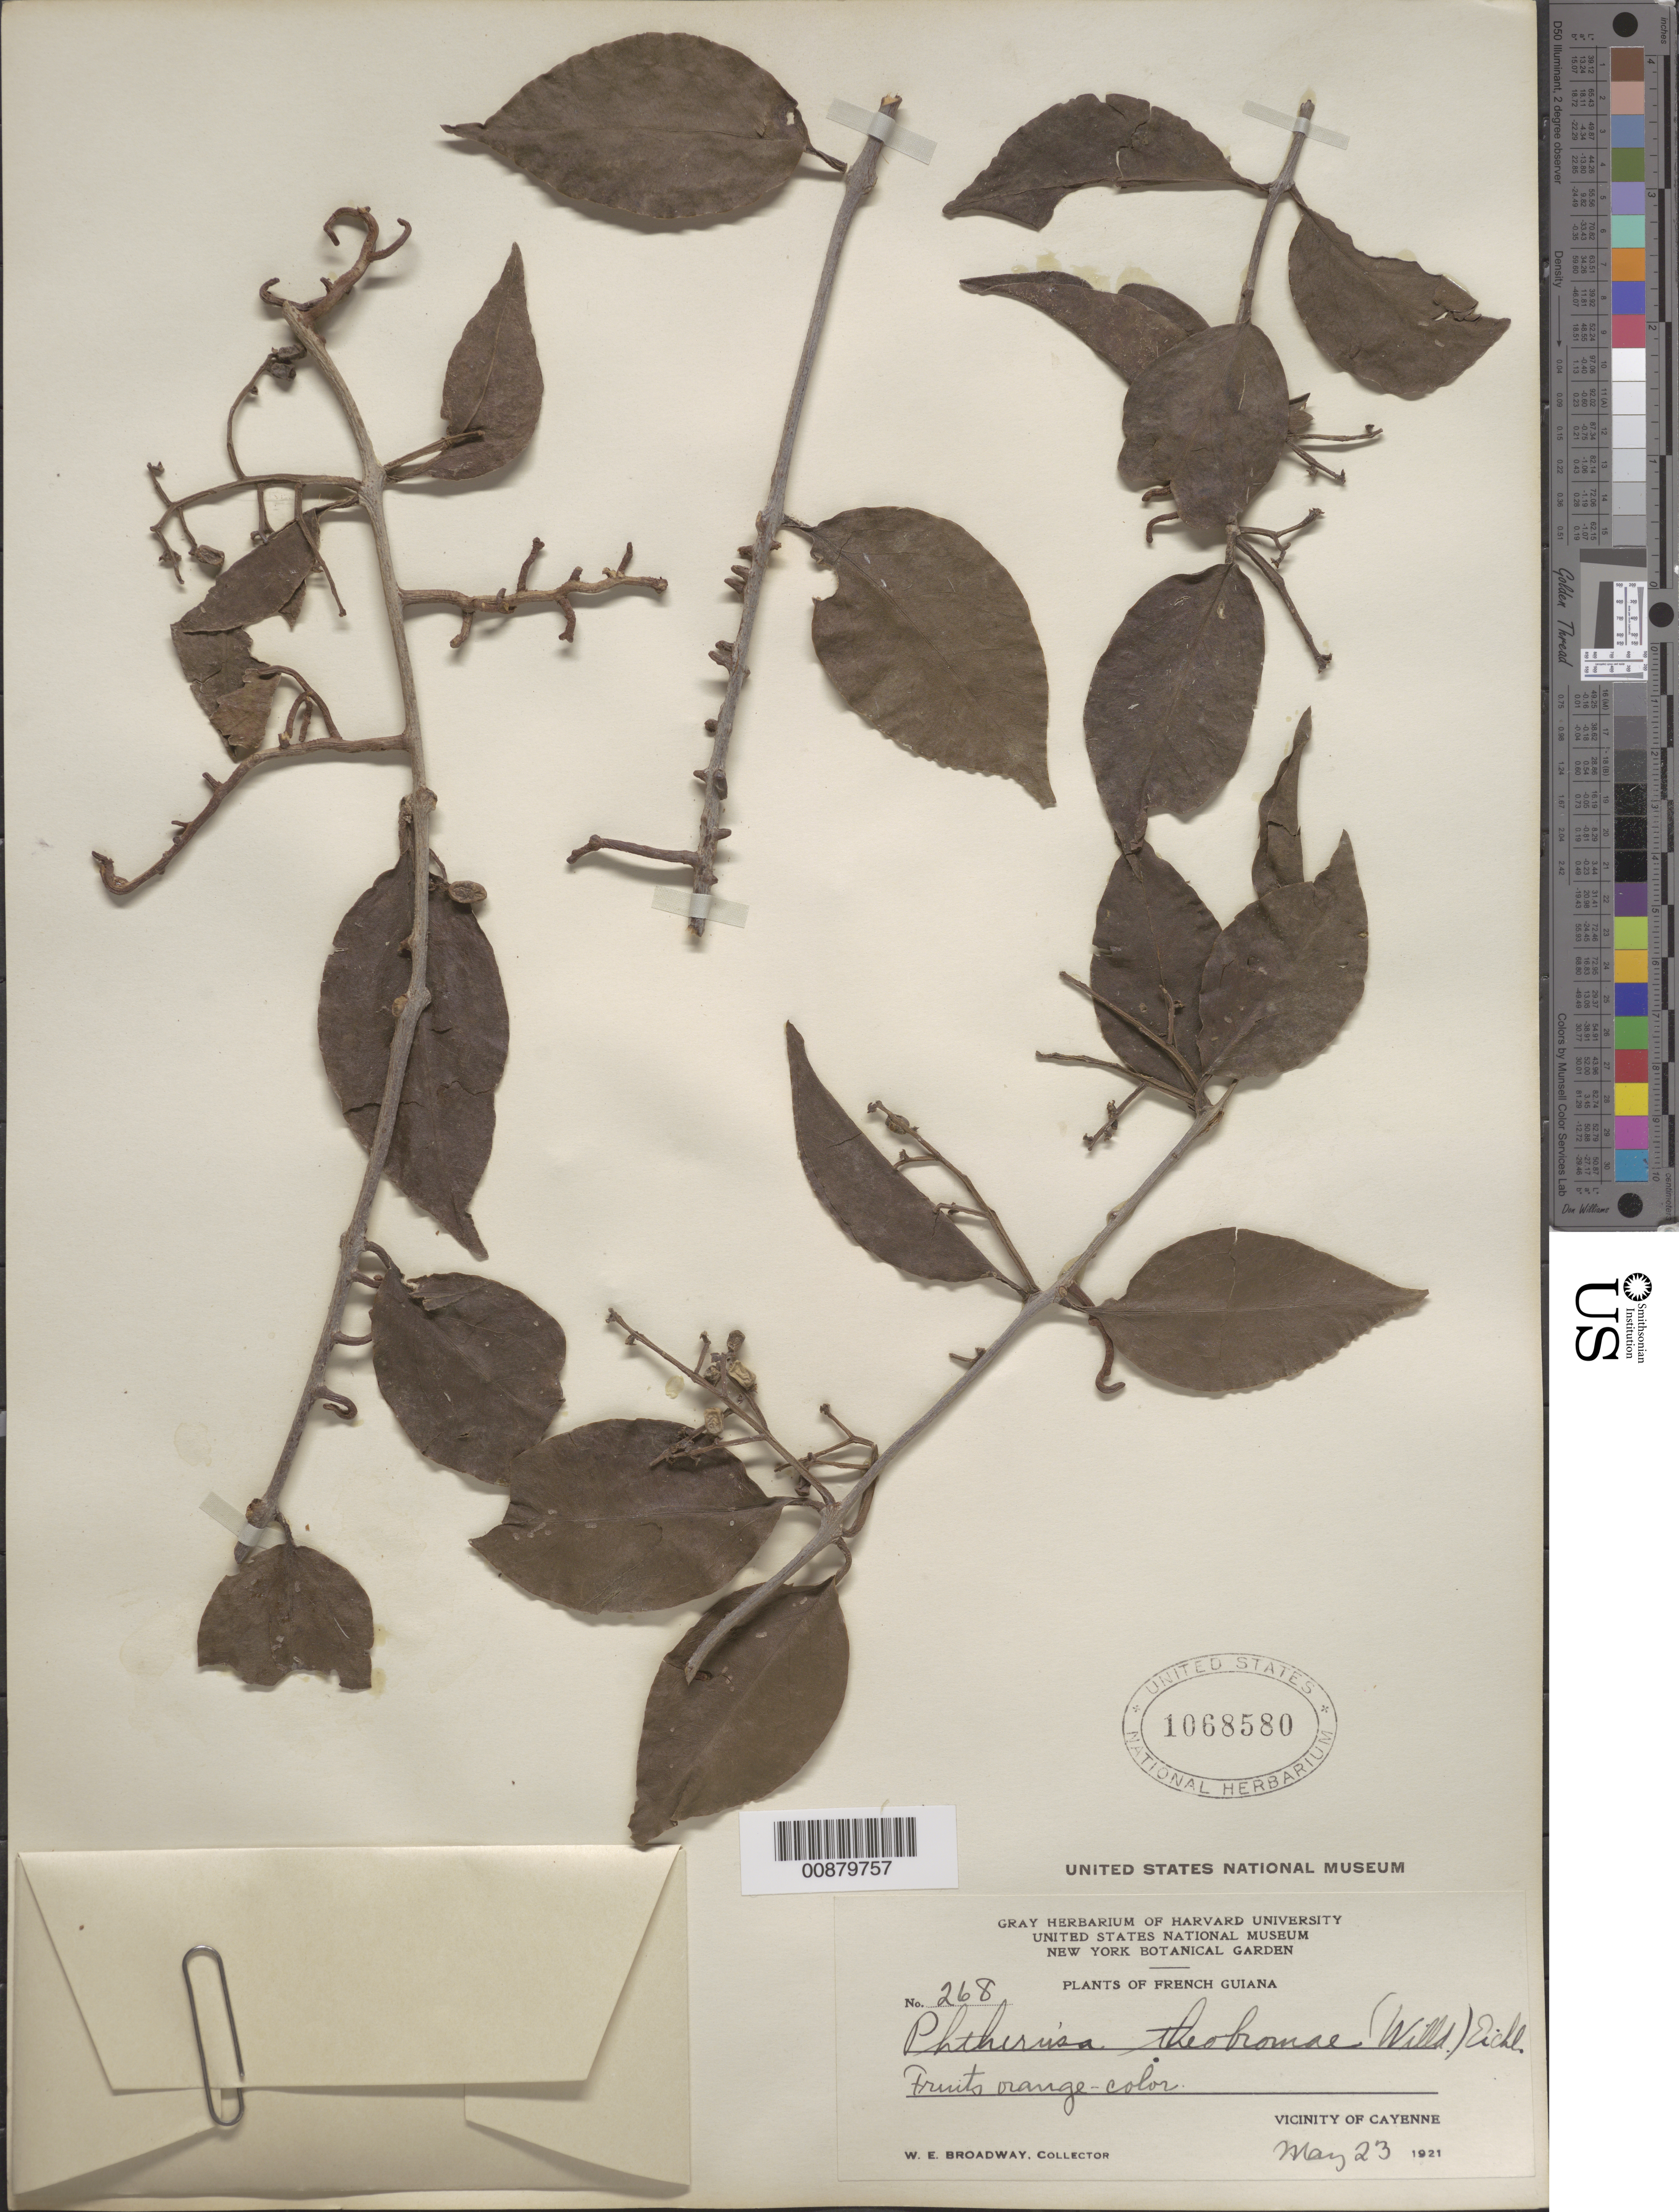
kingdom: Plantae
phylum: Tracheophyta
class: Magnoliopsida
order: Santalales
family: Loranthaceae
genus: Phthirusa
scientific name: Phthirusa stelis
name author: (L.) Kuijt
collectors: W. E. Broadway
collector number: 268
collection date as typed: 23-May-21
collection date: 1921-05-23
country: French Guiana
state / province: Cayenne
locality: Cayenne, vic.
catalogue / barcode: US 1068580